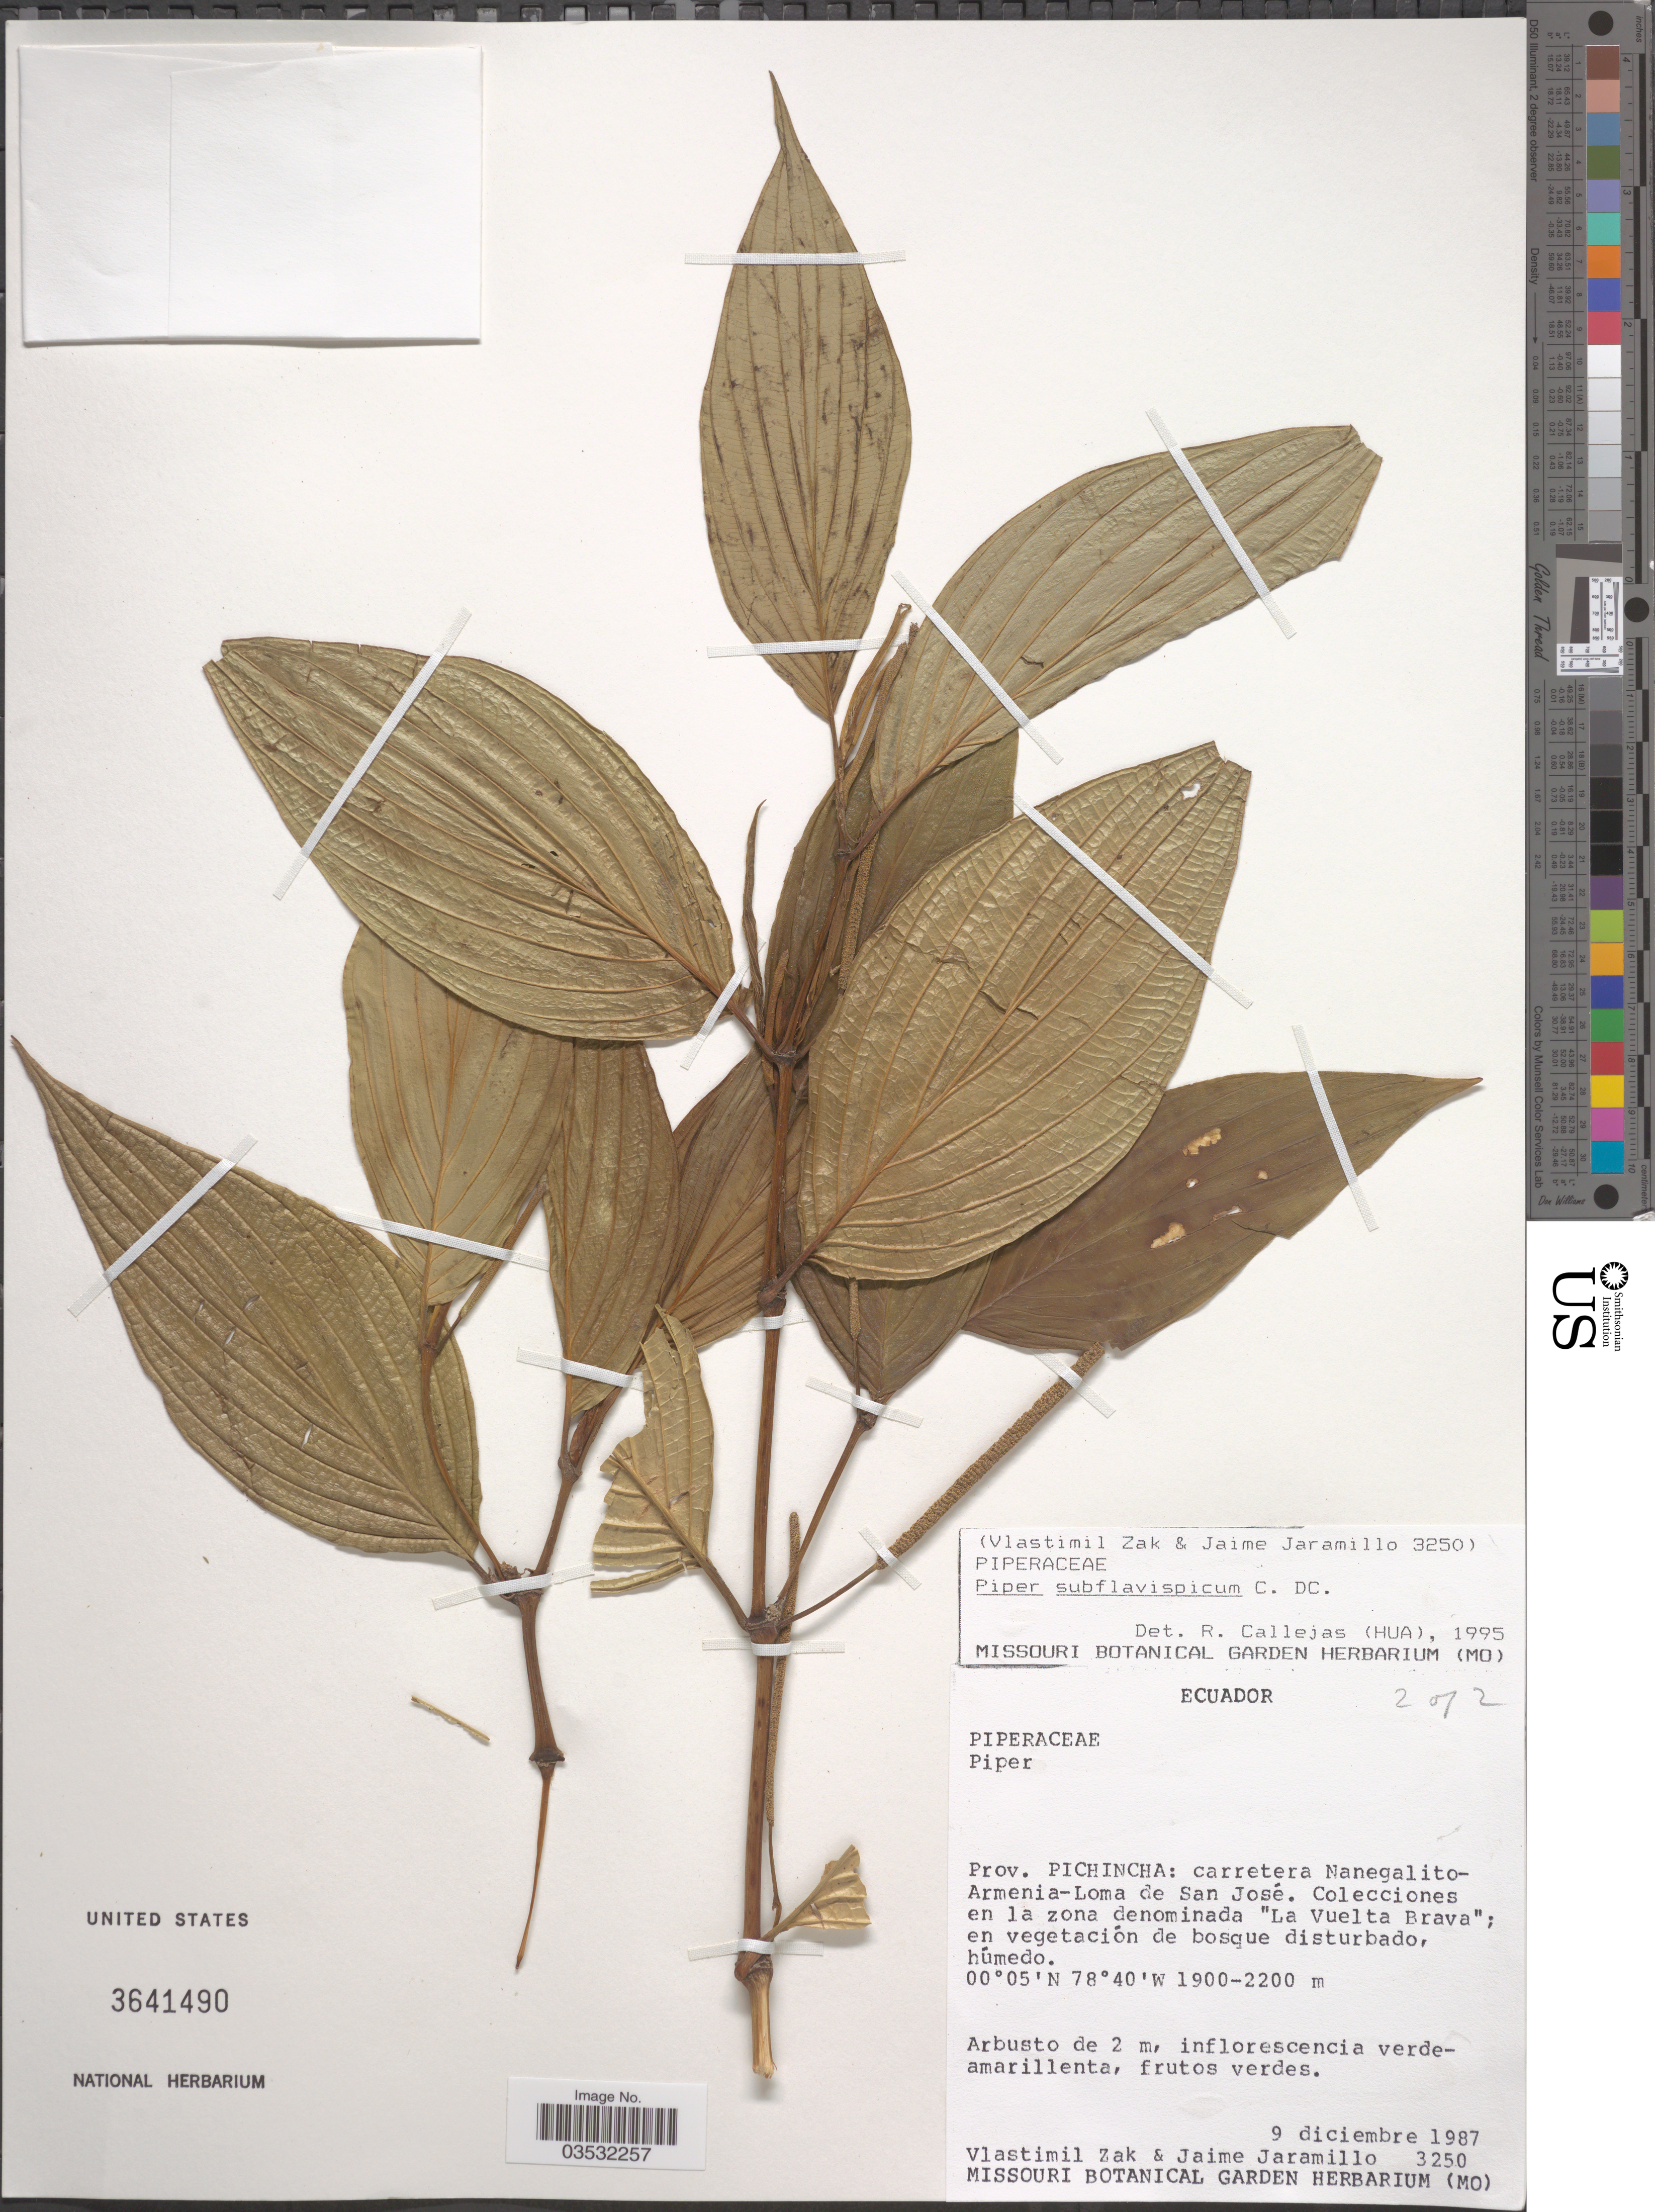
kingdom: Plantae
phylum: Tracheophyta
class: Magnoliopsida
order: Piperales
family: Piperaceae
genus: Piper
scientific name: Piper subflavispicum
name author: C. DC.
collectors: V. Zak & J. Jaramillo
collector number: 3250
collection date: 1987-12-09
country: Ecuador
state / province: Pichincha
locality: Carretera Nanegalito-Armenia-Loma de San José. En la zona denominada 'La Vuelta Brava'.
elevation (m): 1900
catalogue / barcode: US 3641490